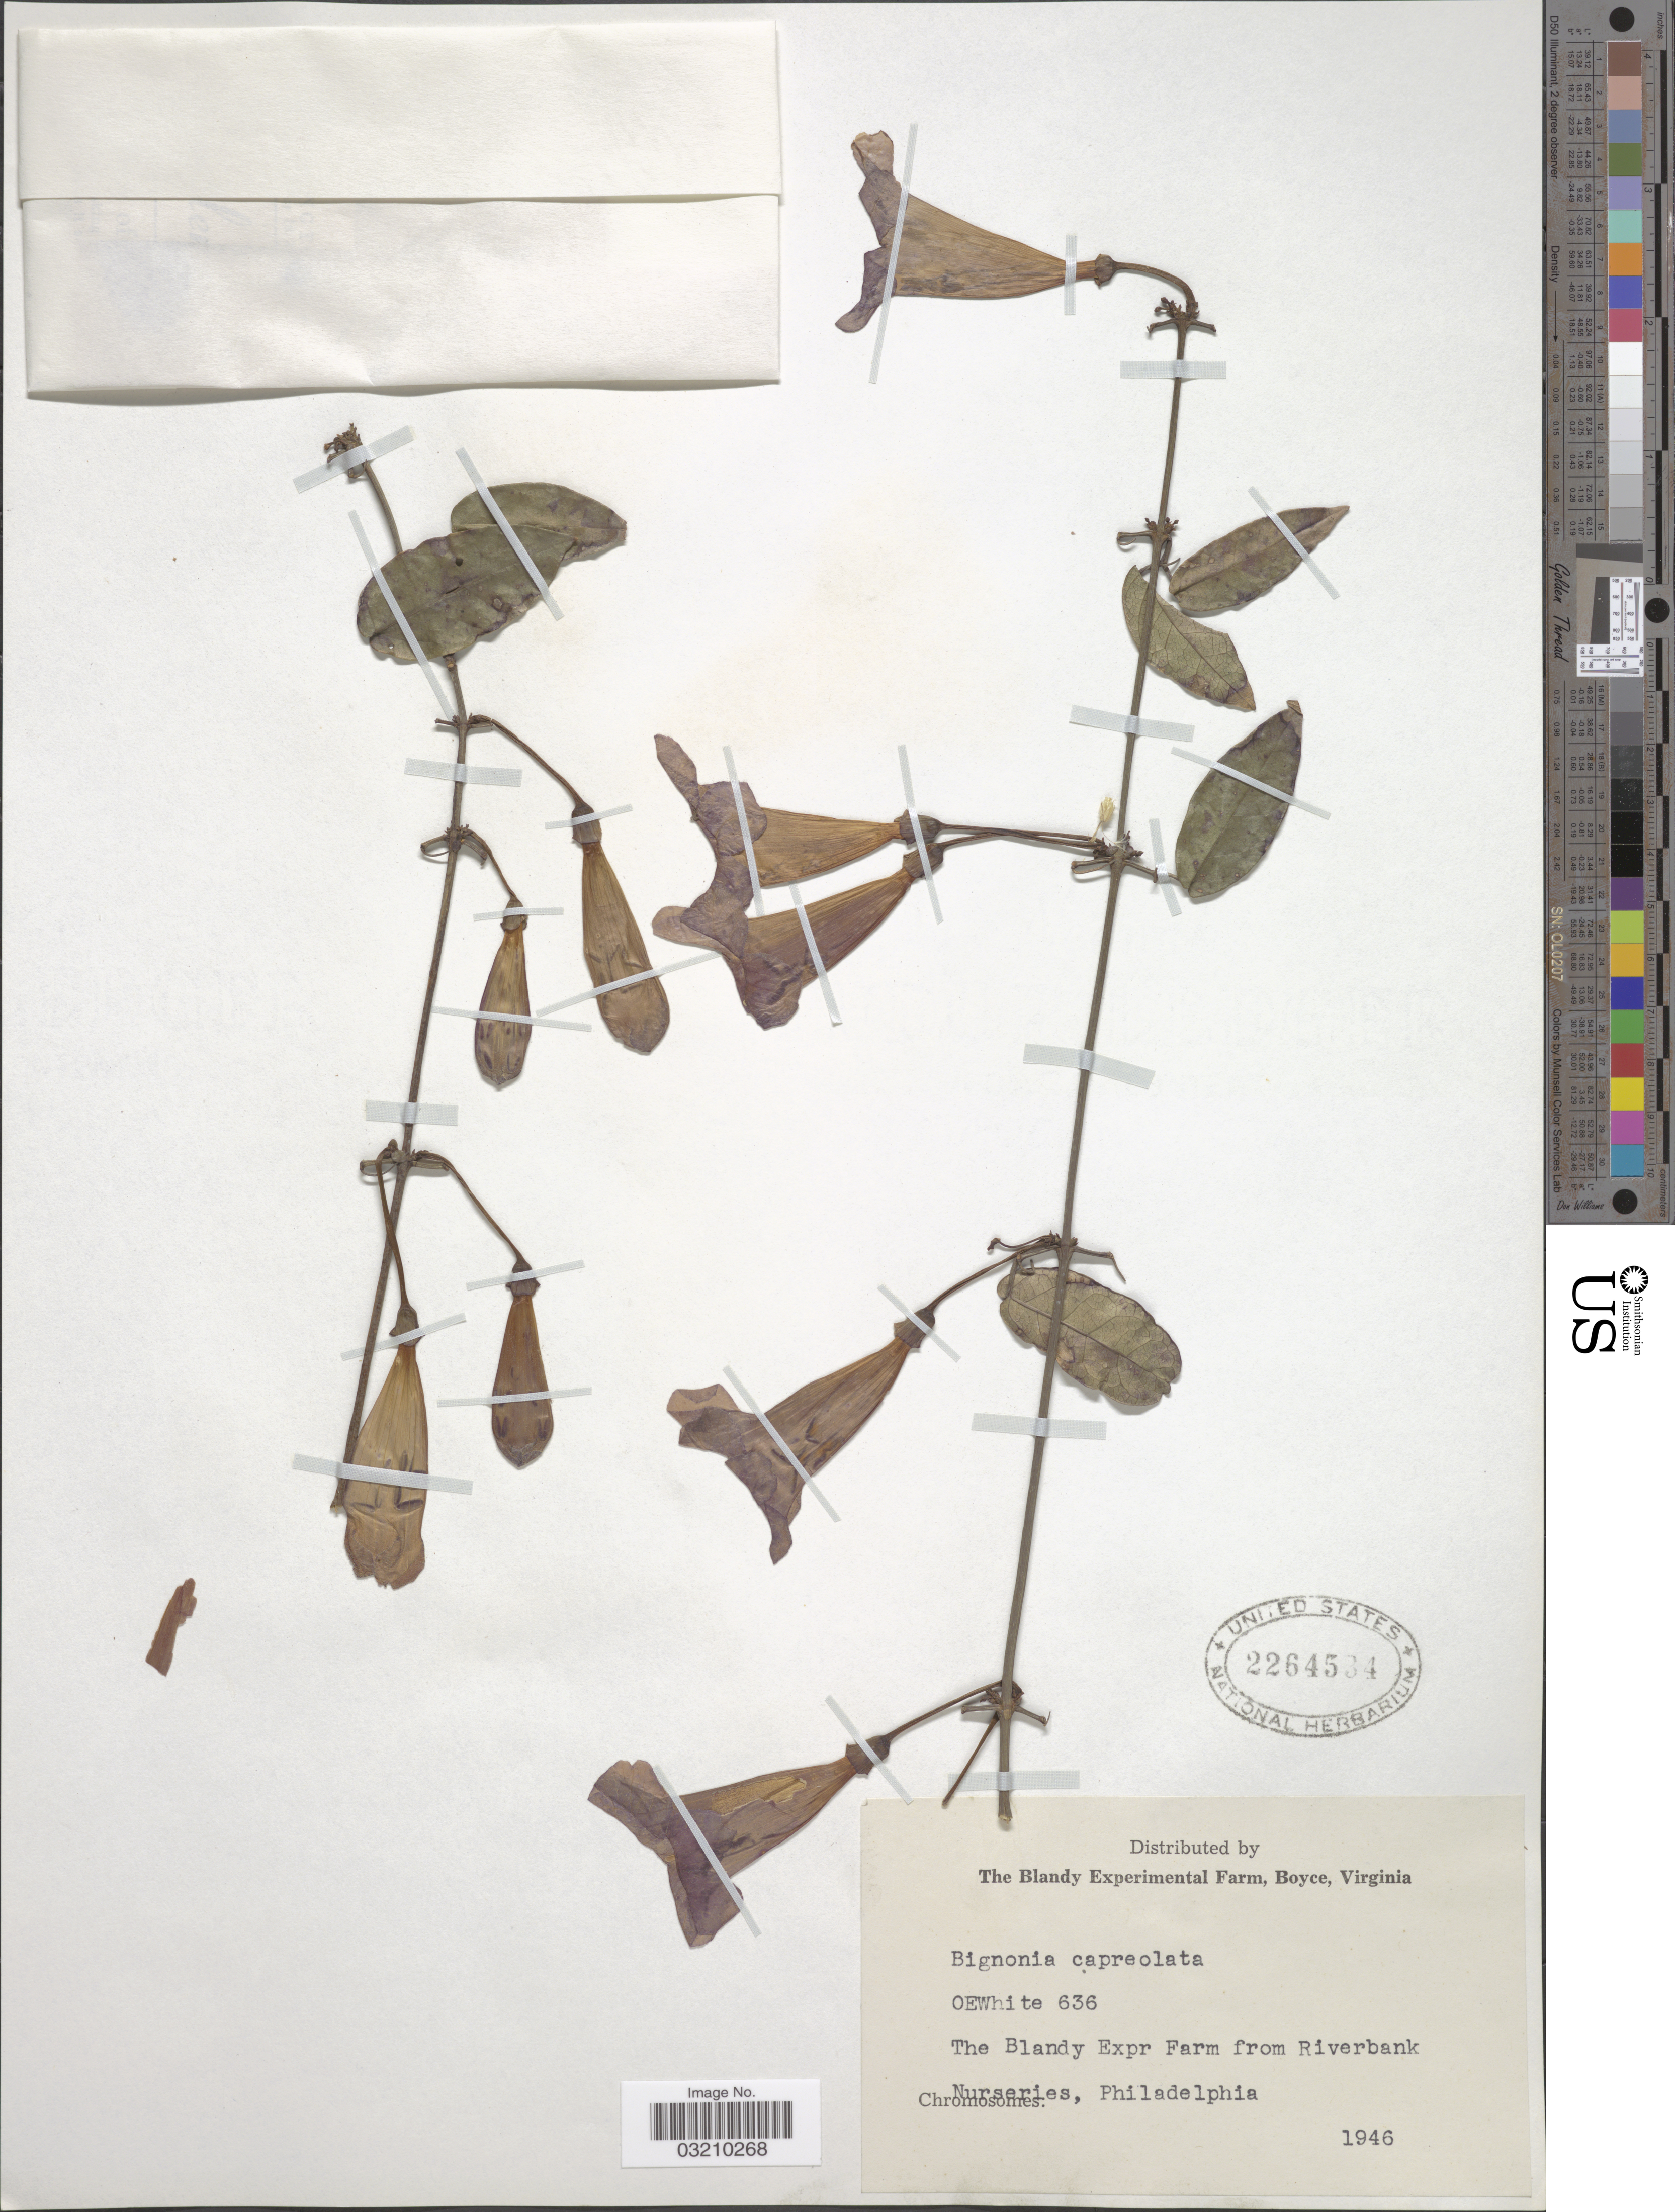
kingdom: Plantae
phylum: Tracheophyta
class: Magnoliopsida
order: Lamiales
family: Bignoniaceae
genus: Bignonia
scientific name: Bignonia capreolata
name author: L.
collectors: O. E. White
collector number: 636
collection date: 1946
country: United States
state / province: Virginia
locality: The Blandy Experimental Farm, Boyce.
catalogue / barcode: US 2264534